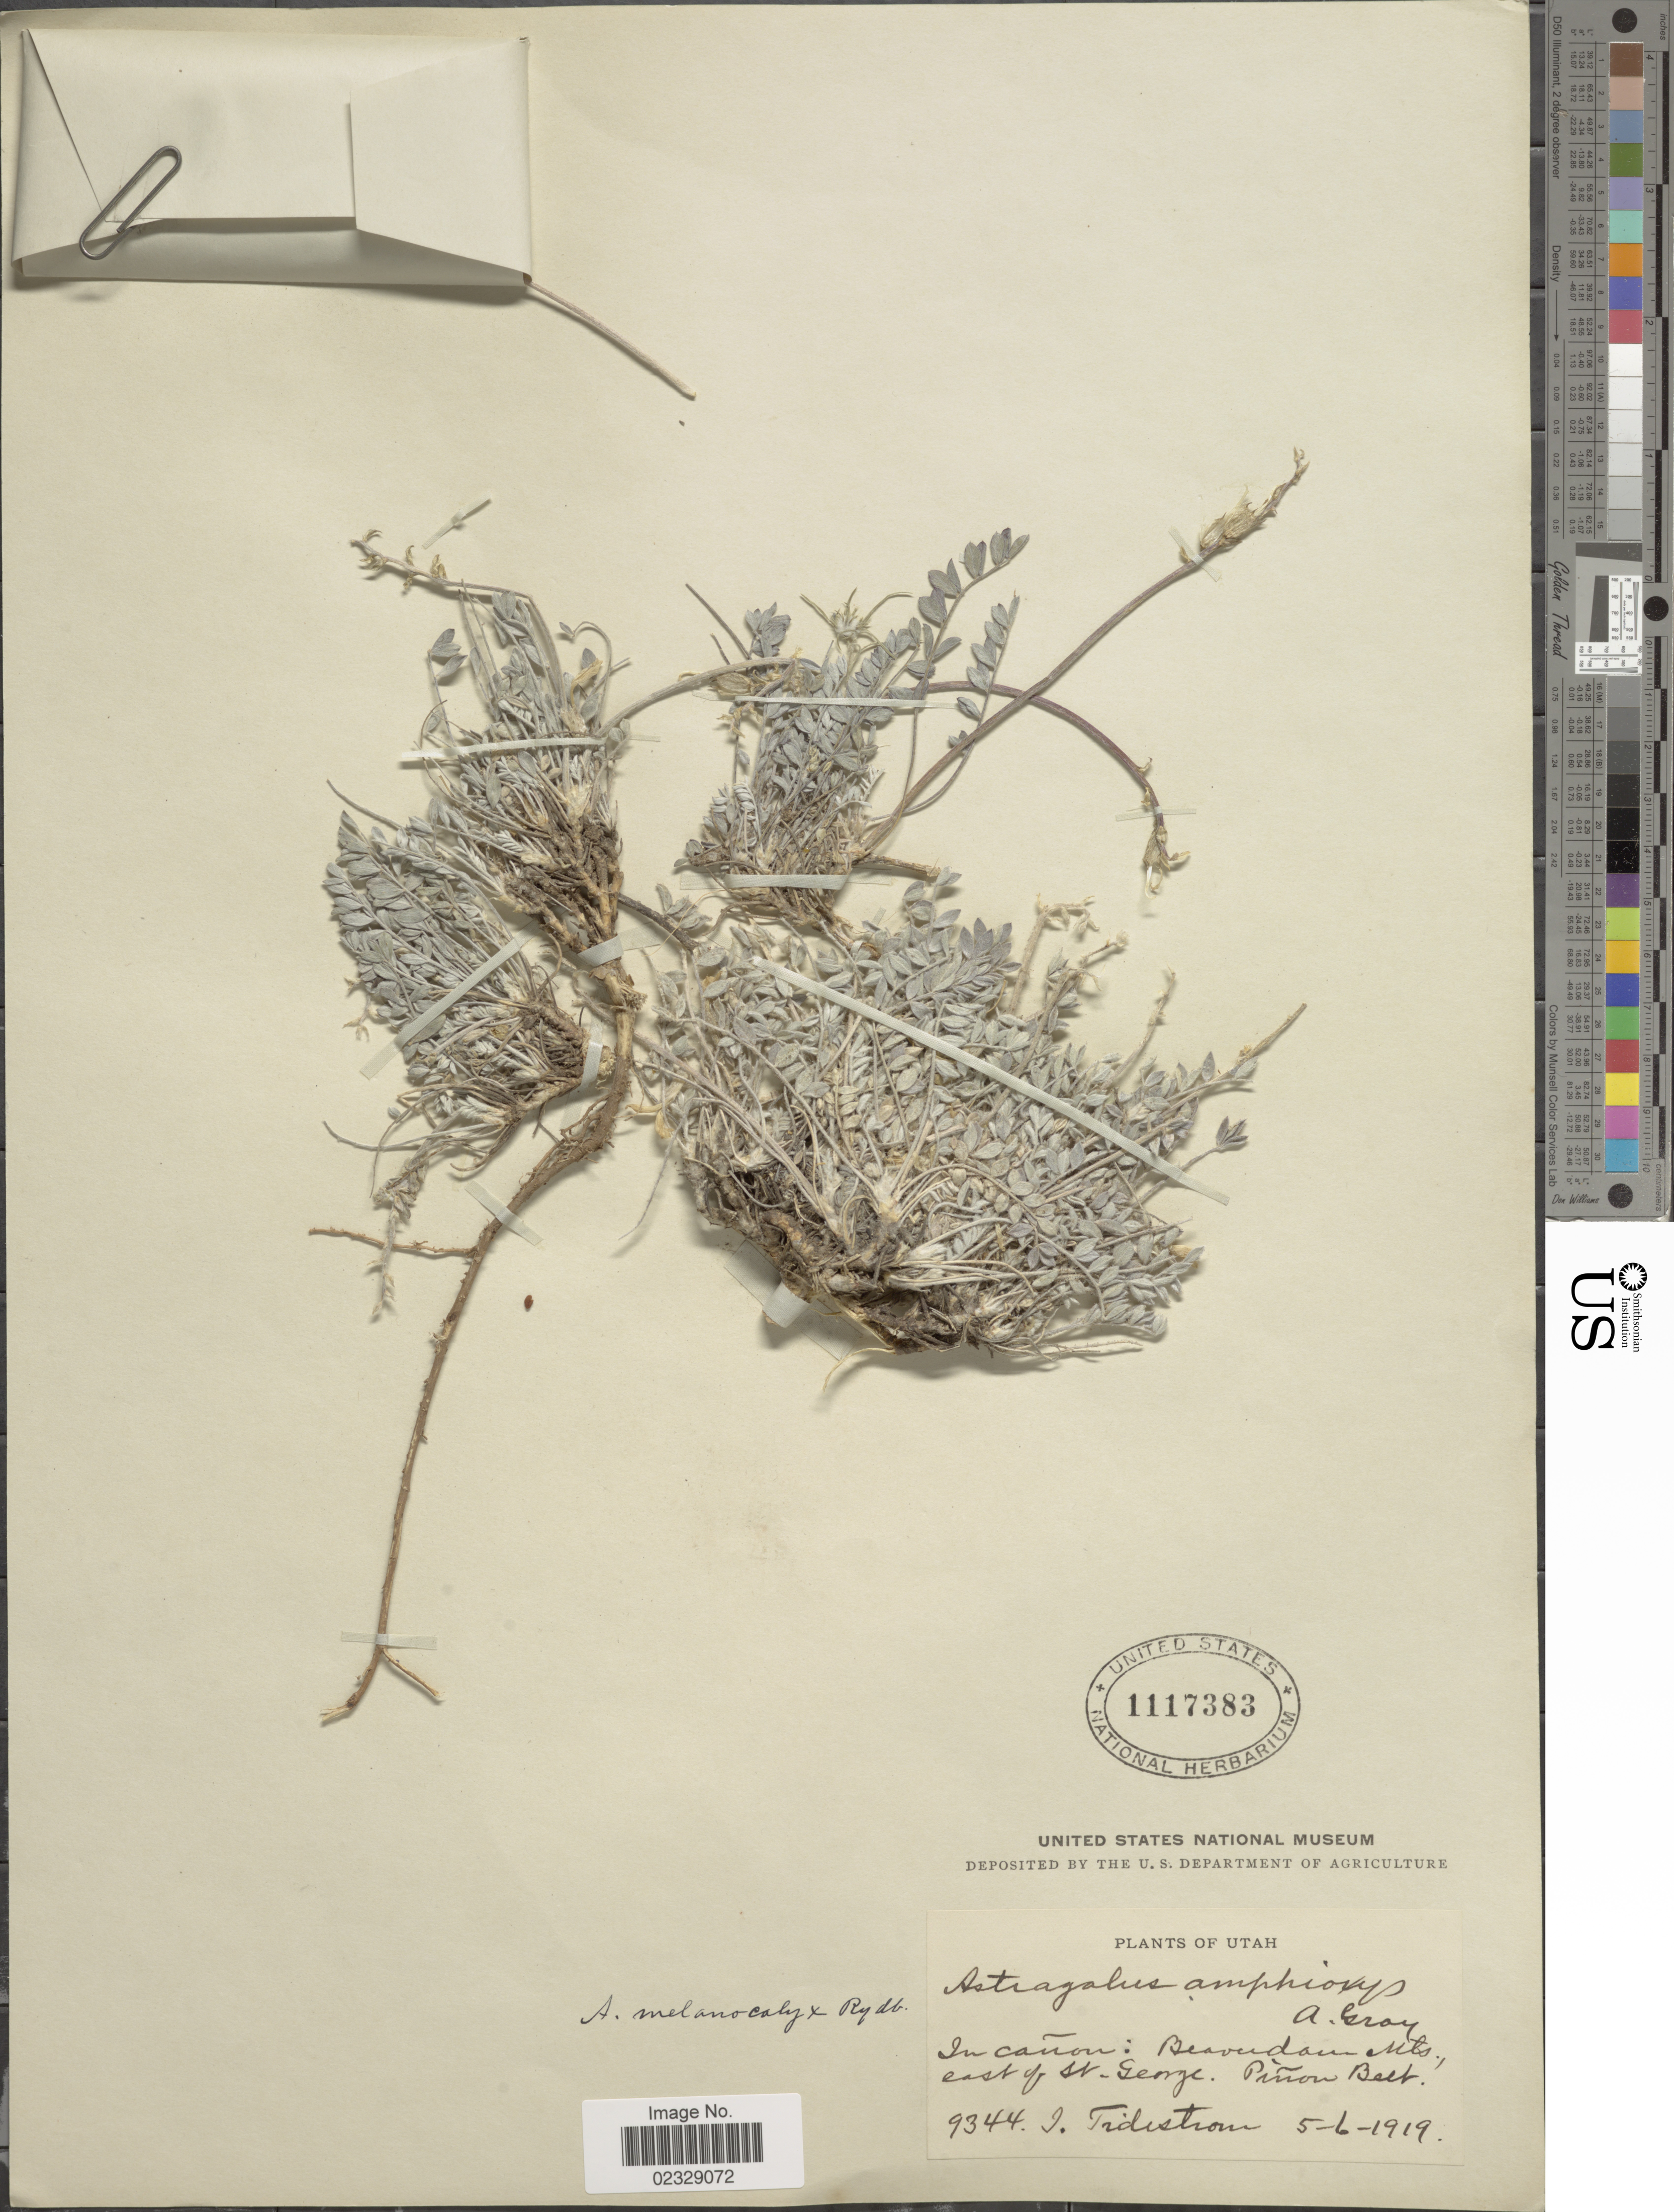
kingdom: Plantae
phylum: Tracheophyta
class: Magnoliopsida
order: Fabales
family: Fabaceae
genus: Astragalus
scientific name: Astragalus amphioxys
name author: A. Gray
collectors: I. F. Tidestrom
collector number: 9344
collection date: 1919-05-06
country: United States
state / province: Utah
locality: In canon: Beaver Dam Mts, east of St. George, Pinon Belt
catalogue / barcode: US 1117383